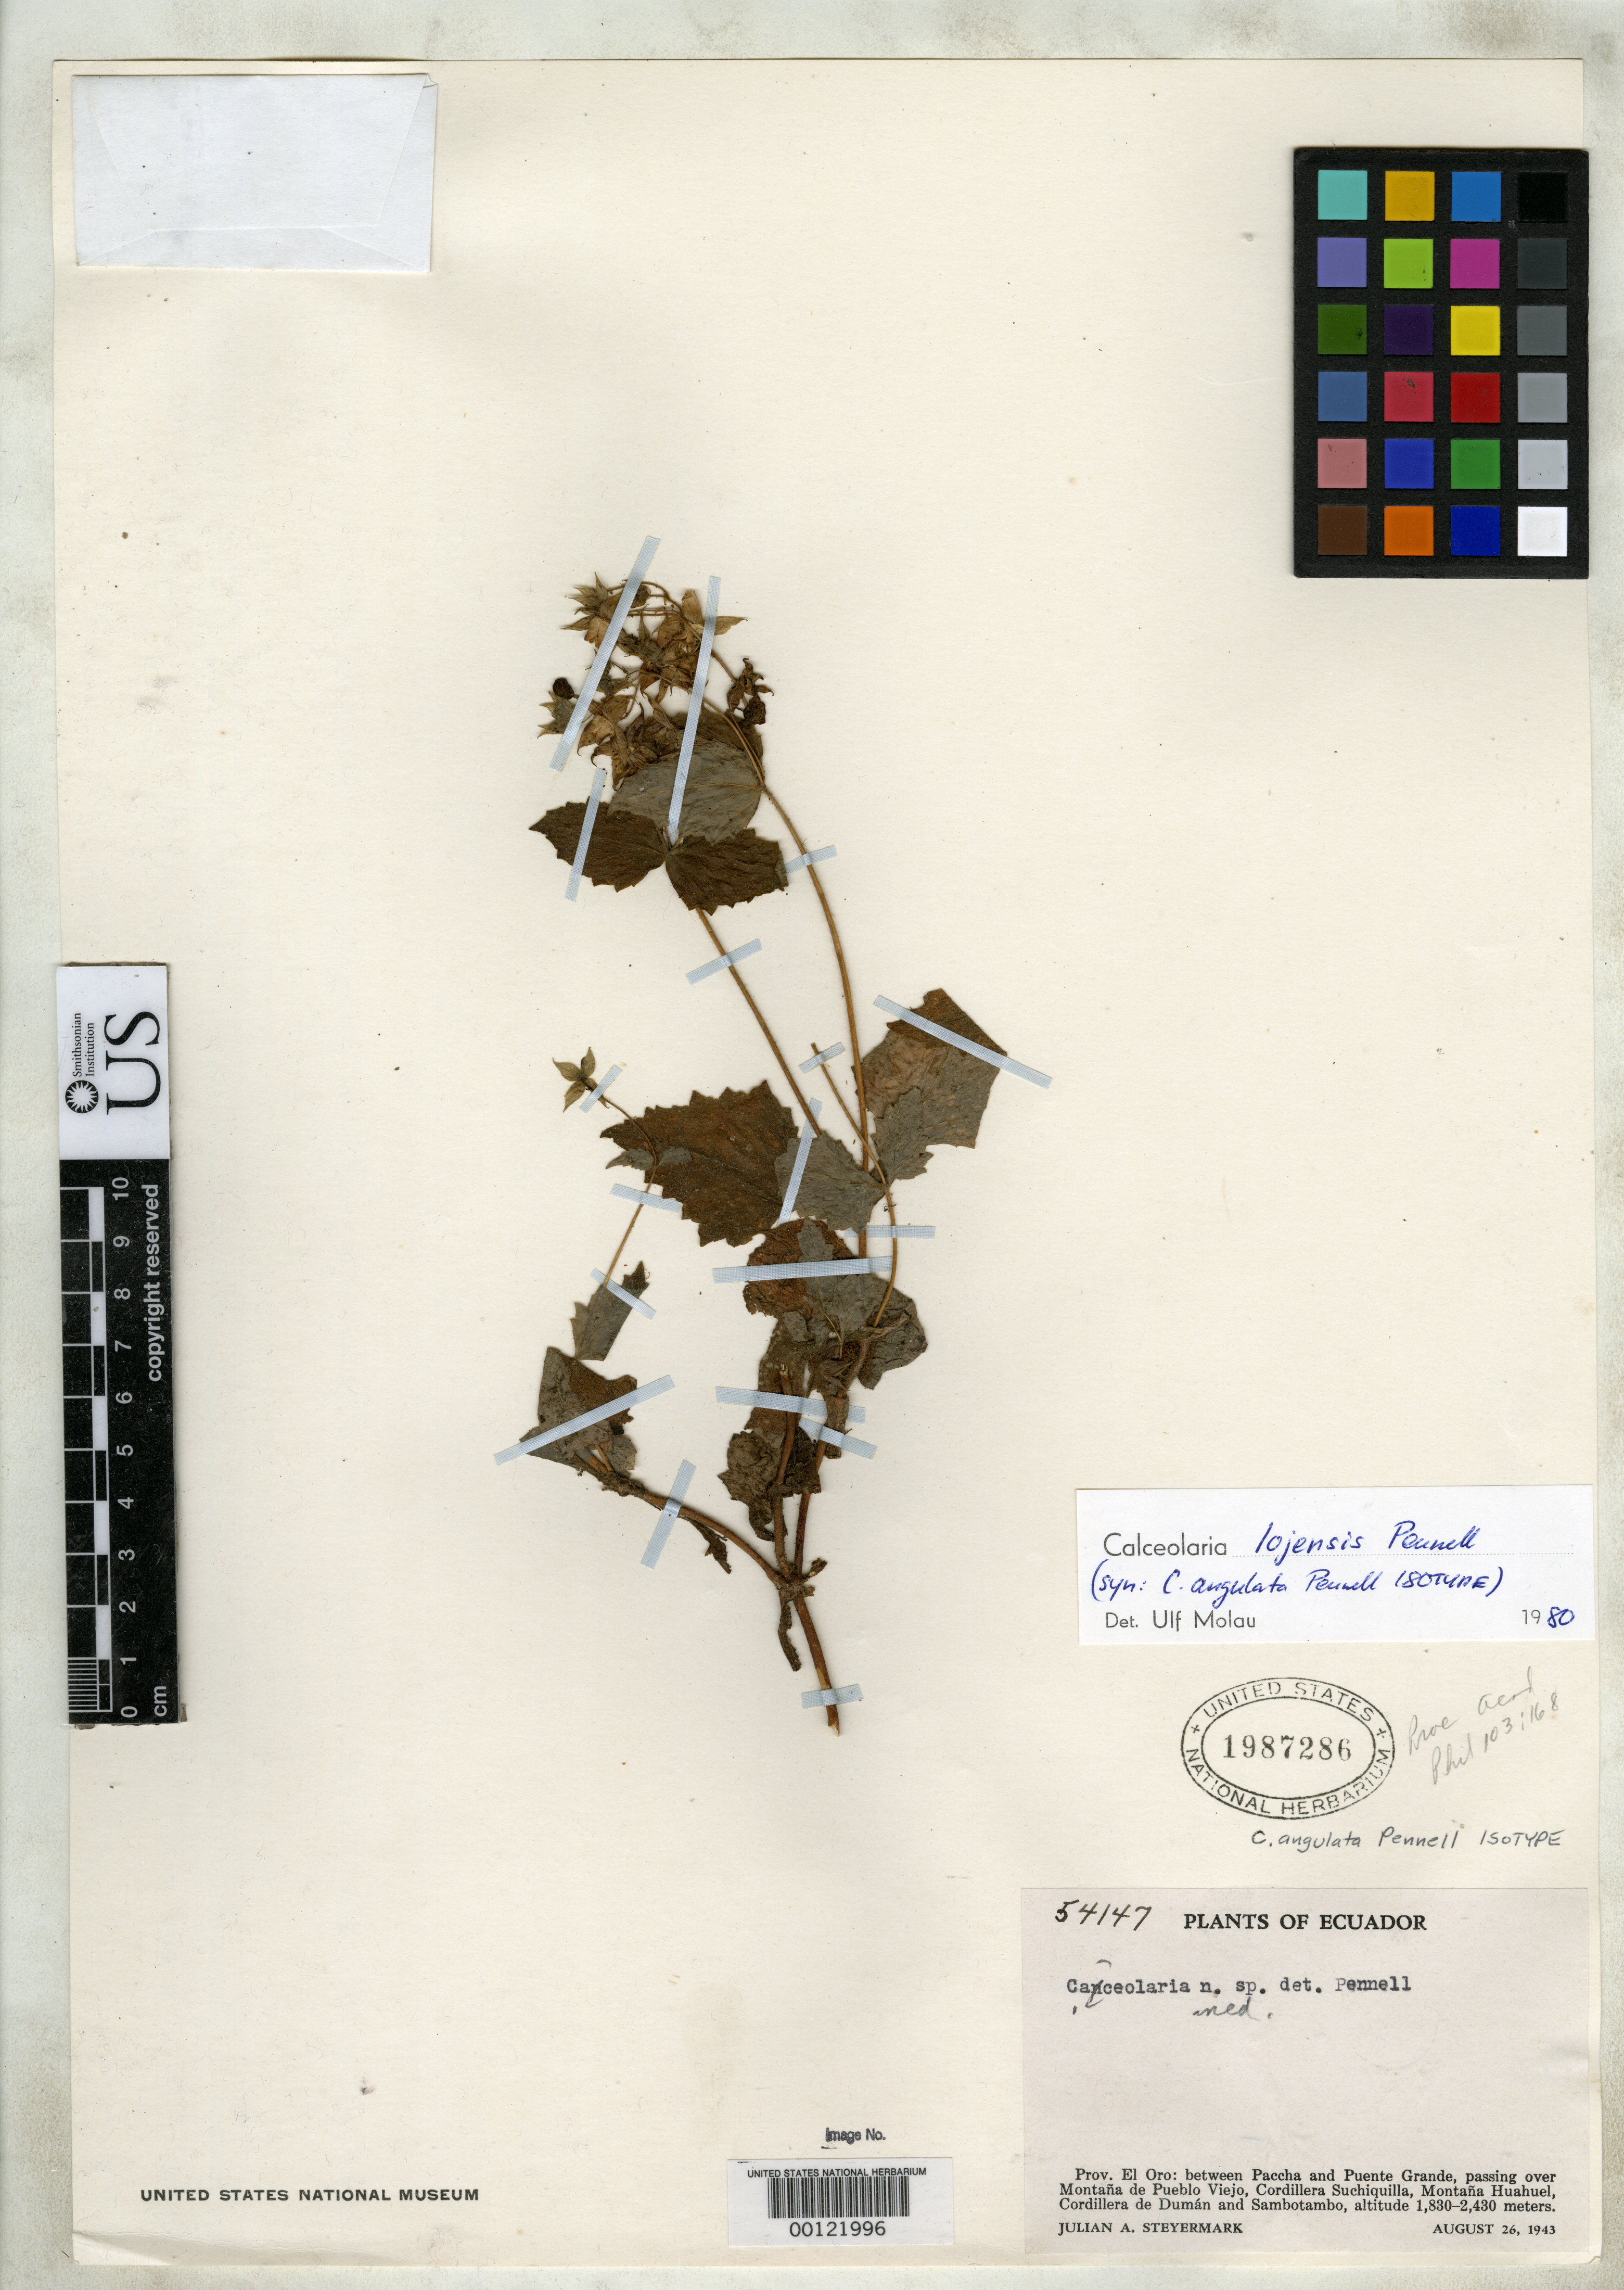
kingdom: Plantae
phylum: Tracheophyta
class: Magnoliopsida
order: Lamiales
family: Calceolariaceae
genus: Calceolaria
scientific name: Calceolaria angulata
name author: Pennell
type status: Isotype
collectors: J. Steyermark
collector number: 54147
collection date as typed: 26 Aug 1943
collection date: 1943-08-26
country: Ecuador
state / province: El Oro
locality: Paccha.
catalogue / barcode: US 1987286